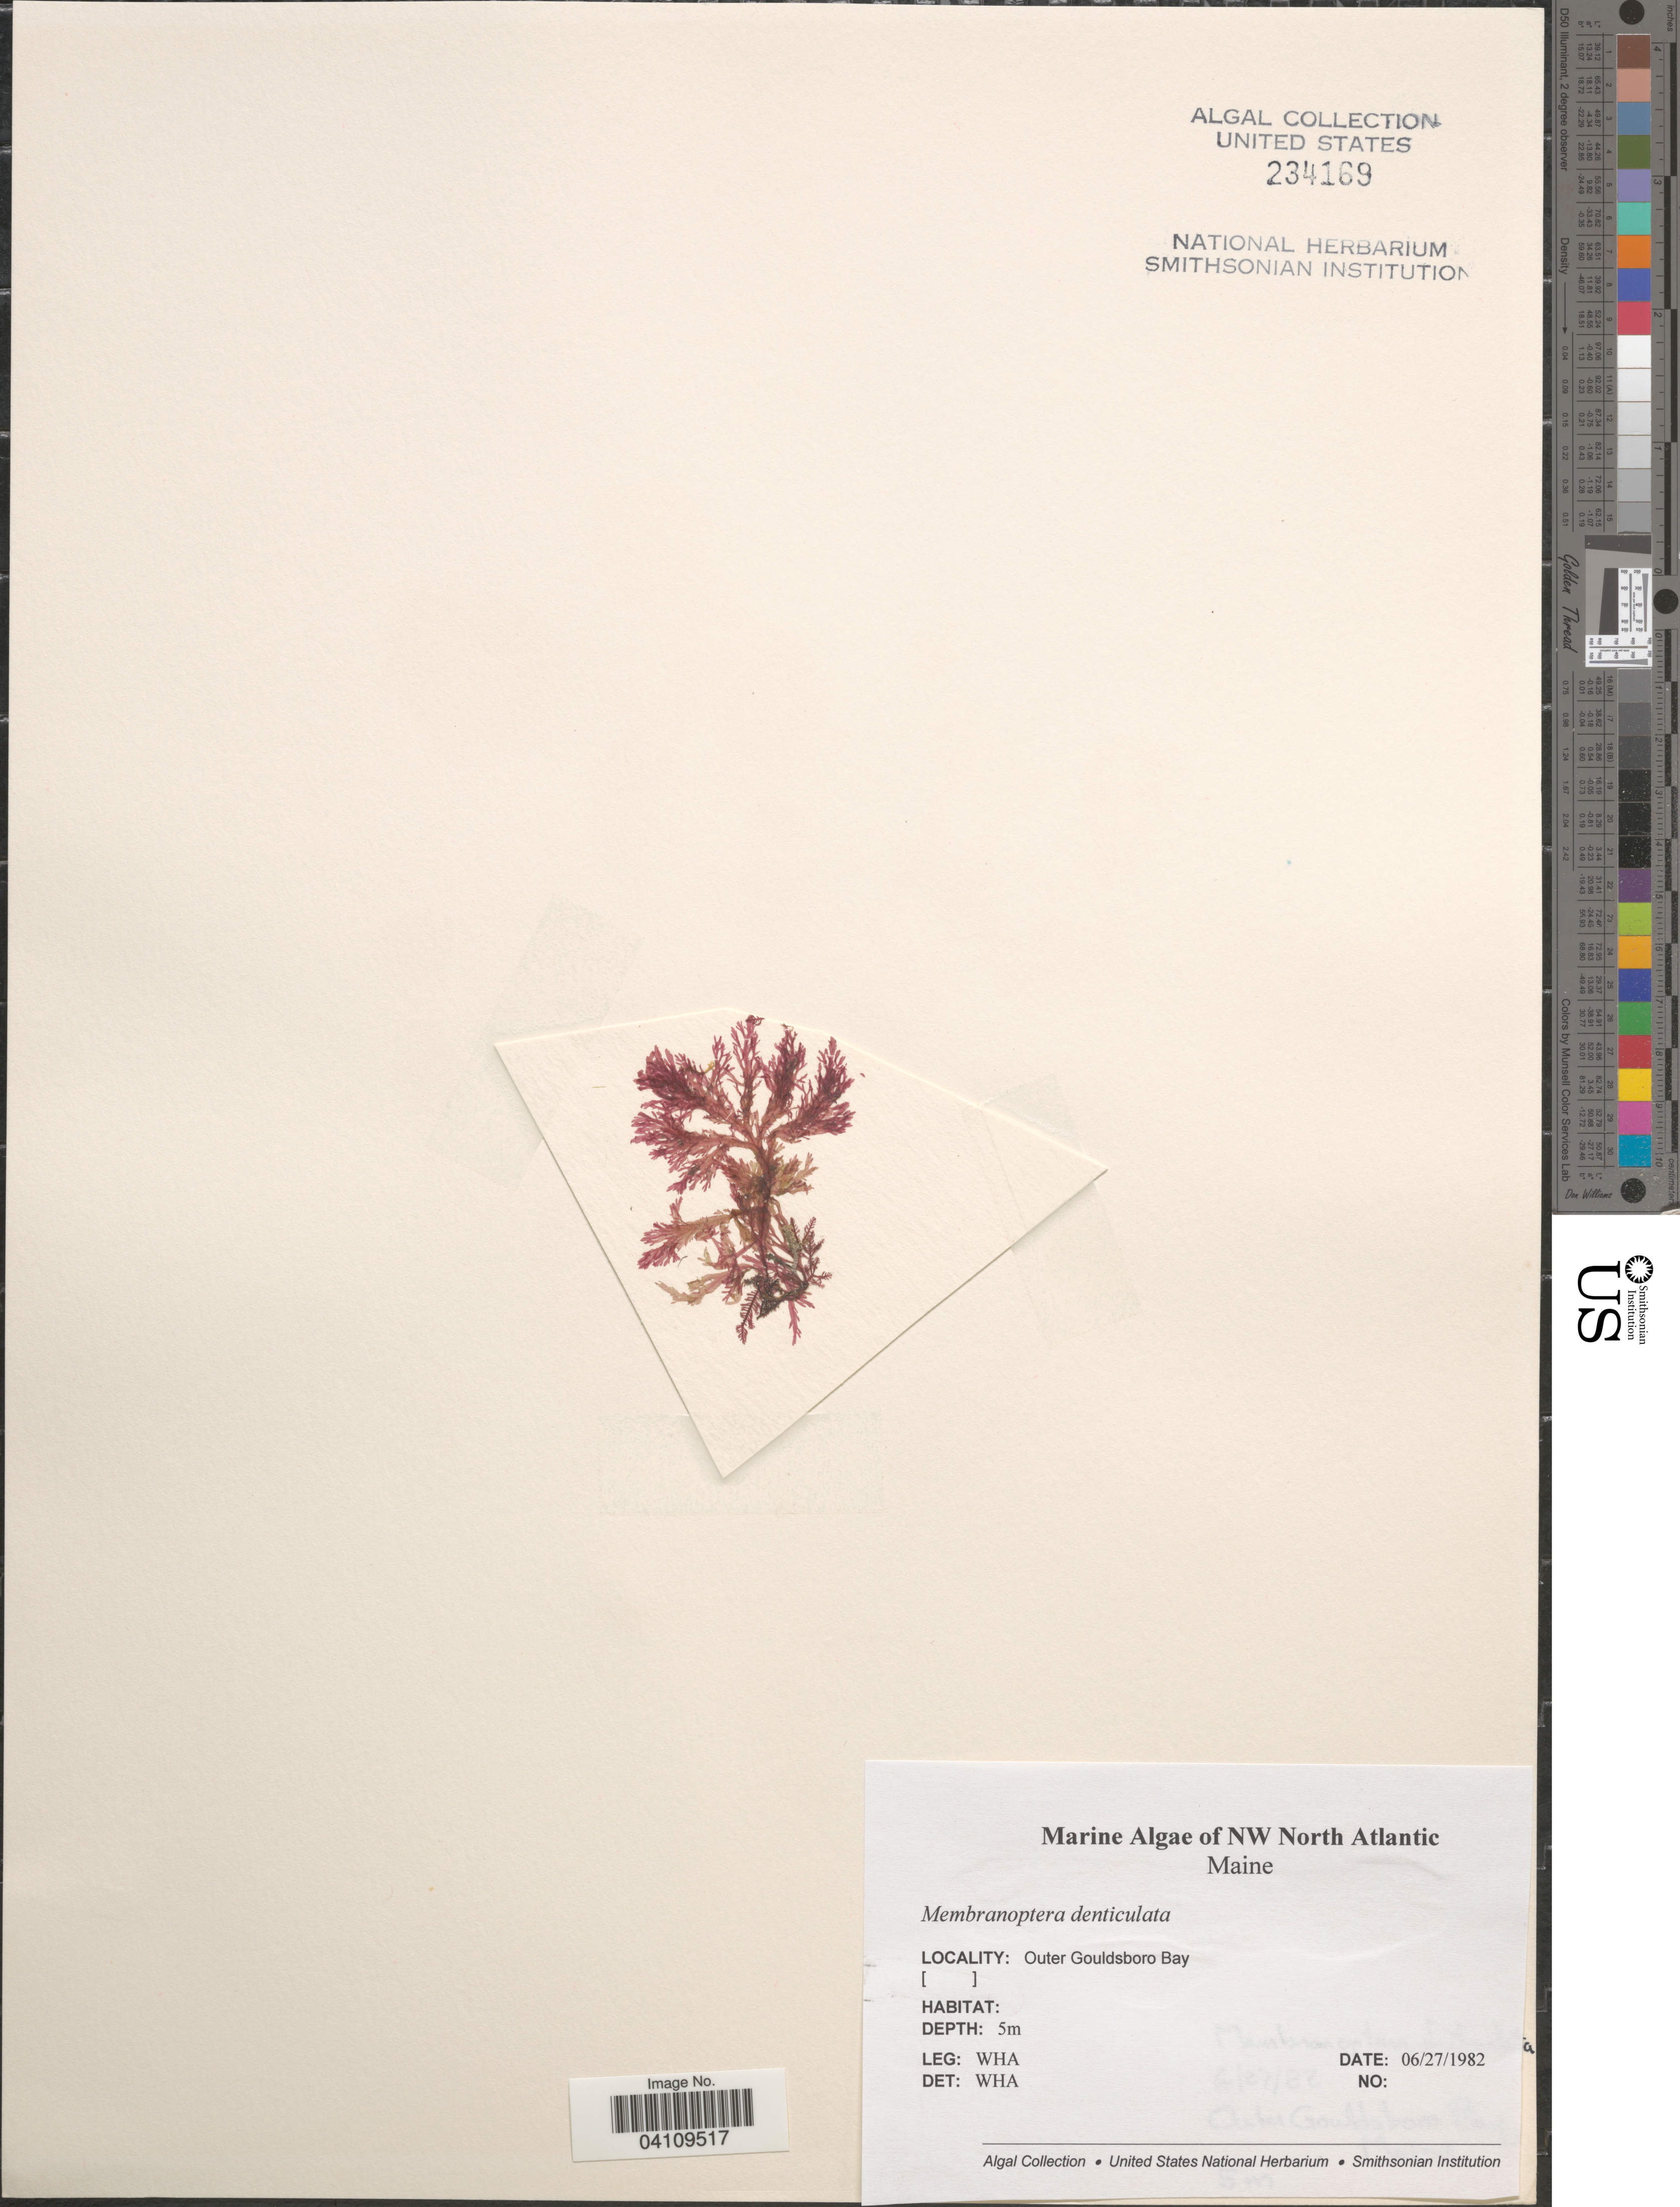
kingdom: Plantae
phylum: Rhodophyta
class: Florideophyceae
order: Ceramiales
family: Delesseriaceae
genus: Membranoptera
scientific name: Membranoptera spinulosa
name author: (Rupr.) Kuntze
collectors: W. H. Adey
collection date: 1982-06-27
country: United States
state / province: Maine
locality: NW North Atlantic. Outer Gouldsboro Bay.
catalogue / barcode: US 234169